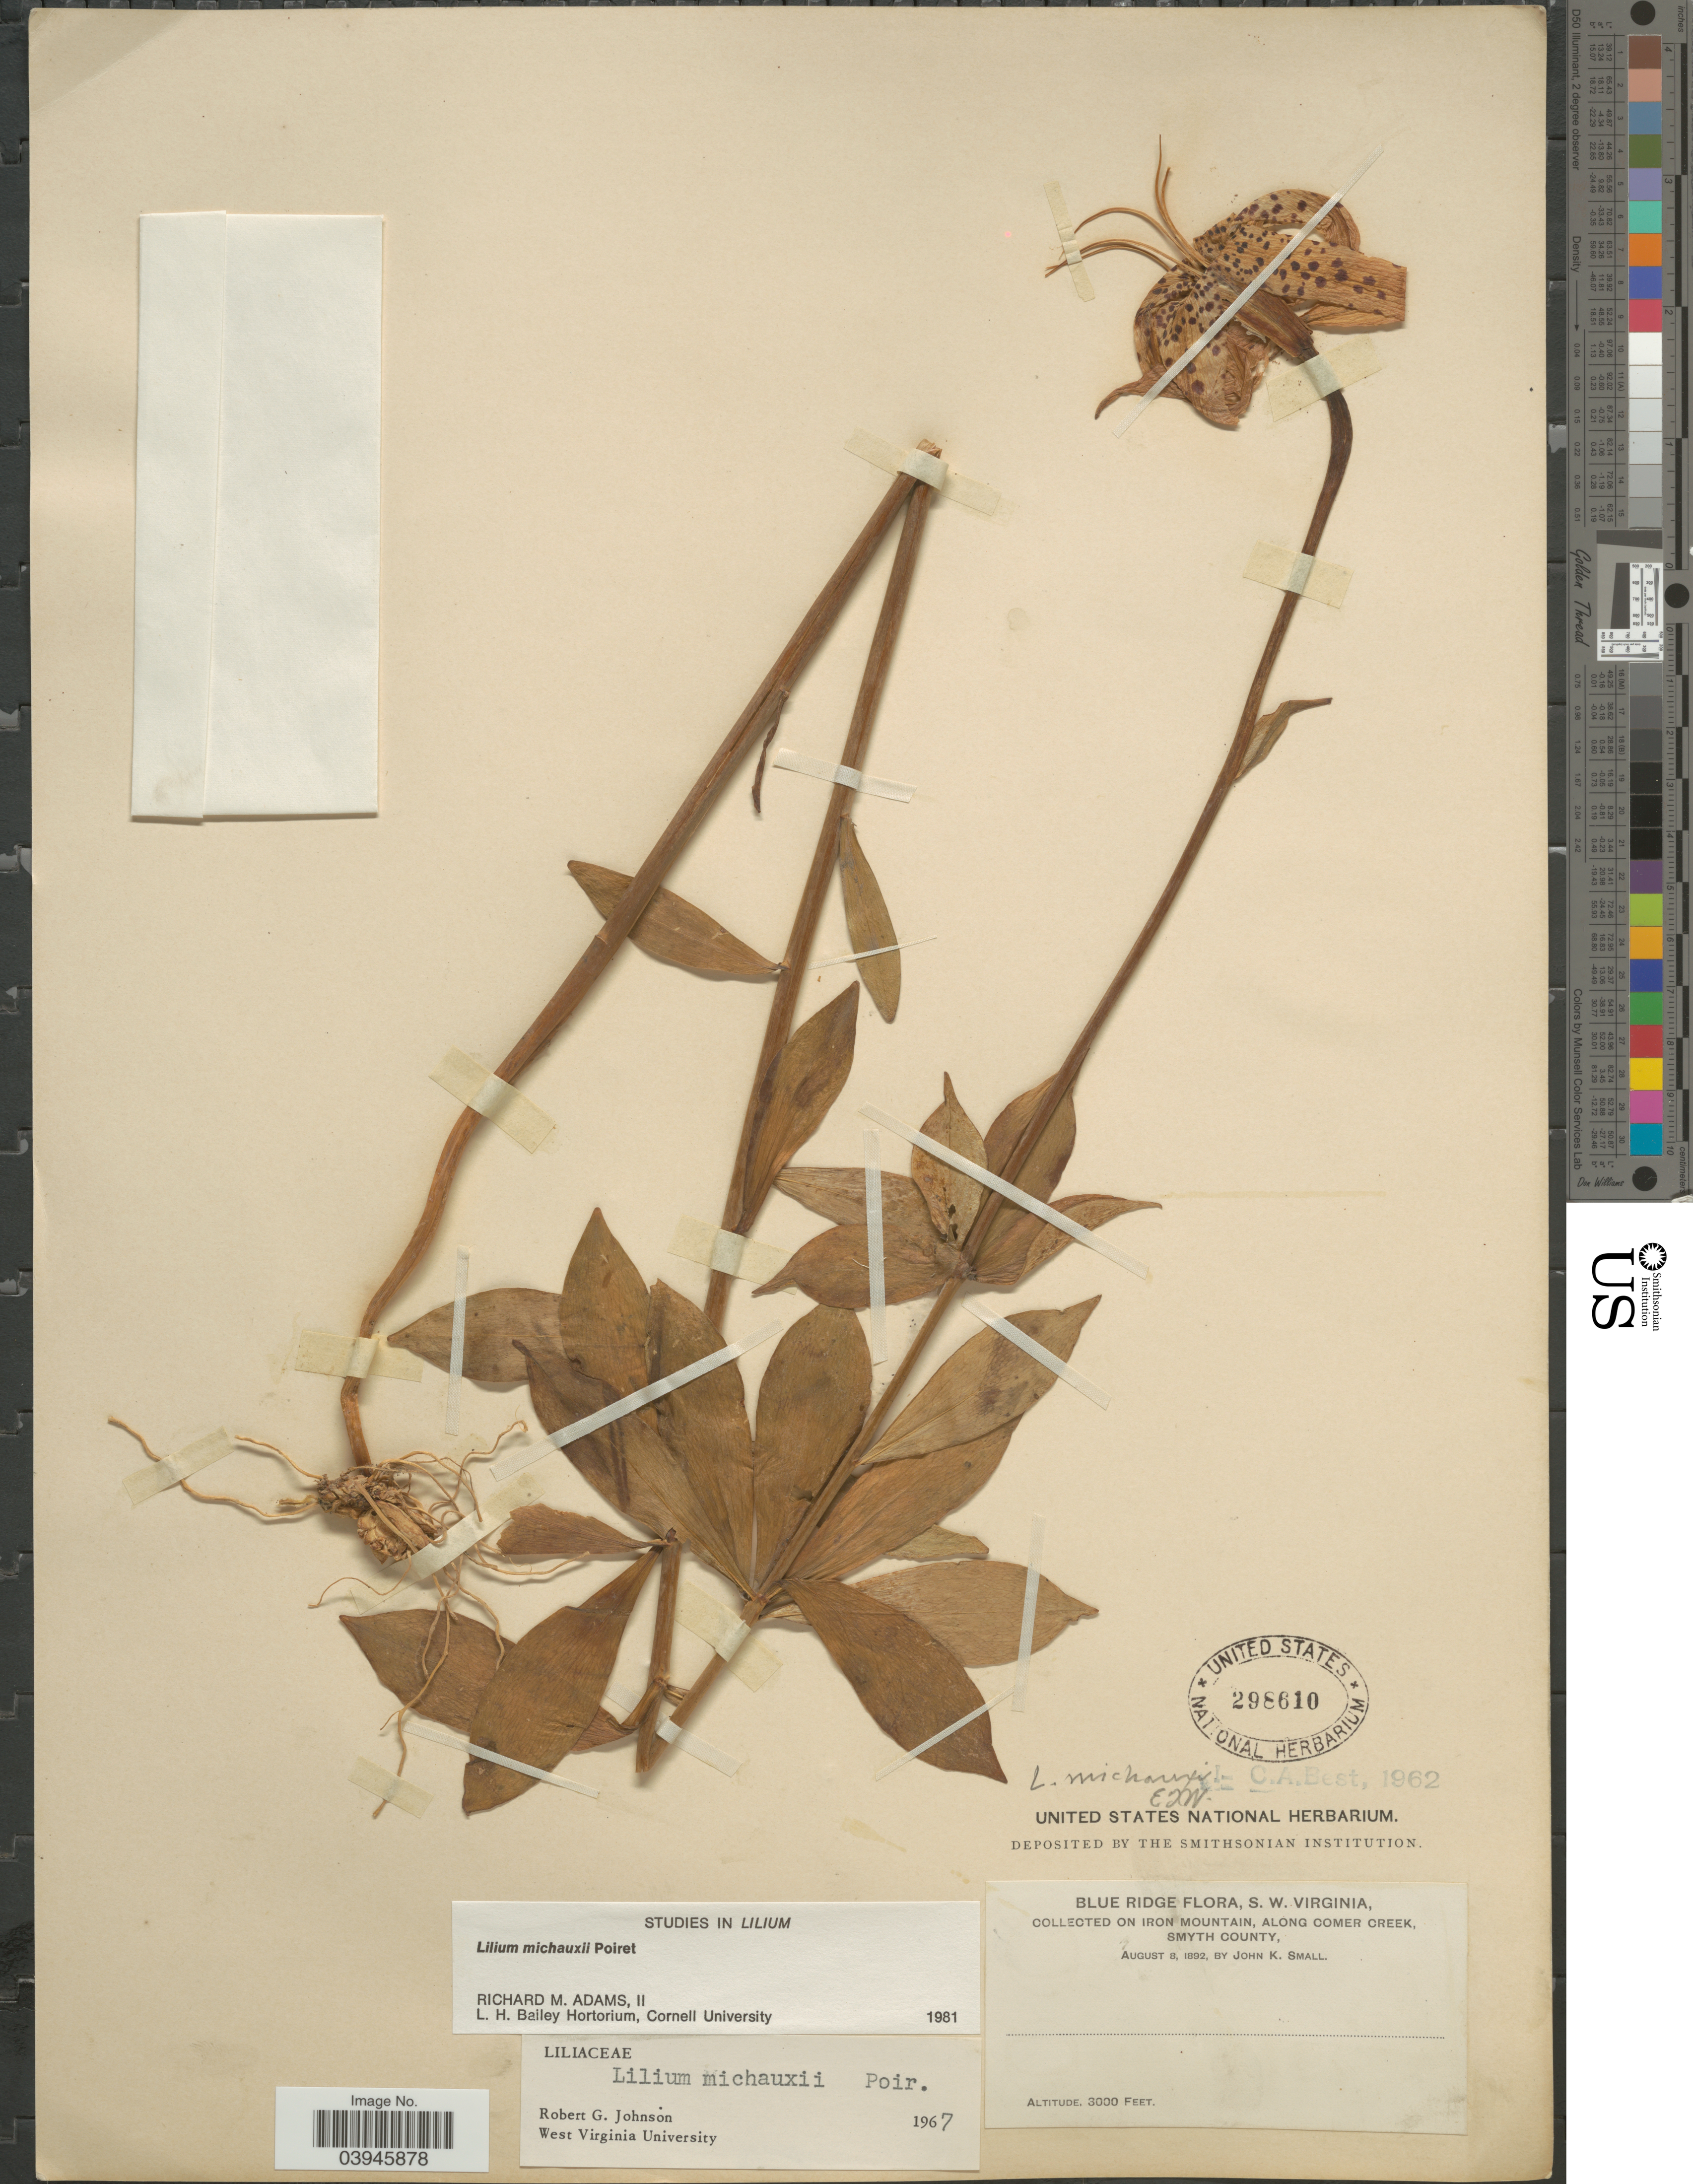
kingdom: Plantae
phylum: Tracheophyta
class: Liliopsida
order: Liliales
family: Liliaceae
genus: Lilium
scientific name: Lilium michauxii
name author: Poir.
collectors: J. K. Small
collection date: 1892-08-08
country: United States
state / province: Virginia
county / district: Smyth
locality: Blue Ridge, S.W. Virginia. On Iron Mountain, along Comer Creek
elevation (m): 914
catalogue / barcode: US 298610